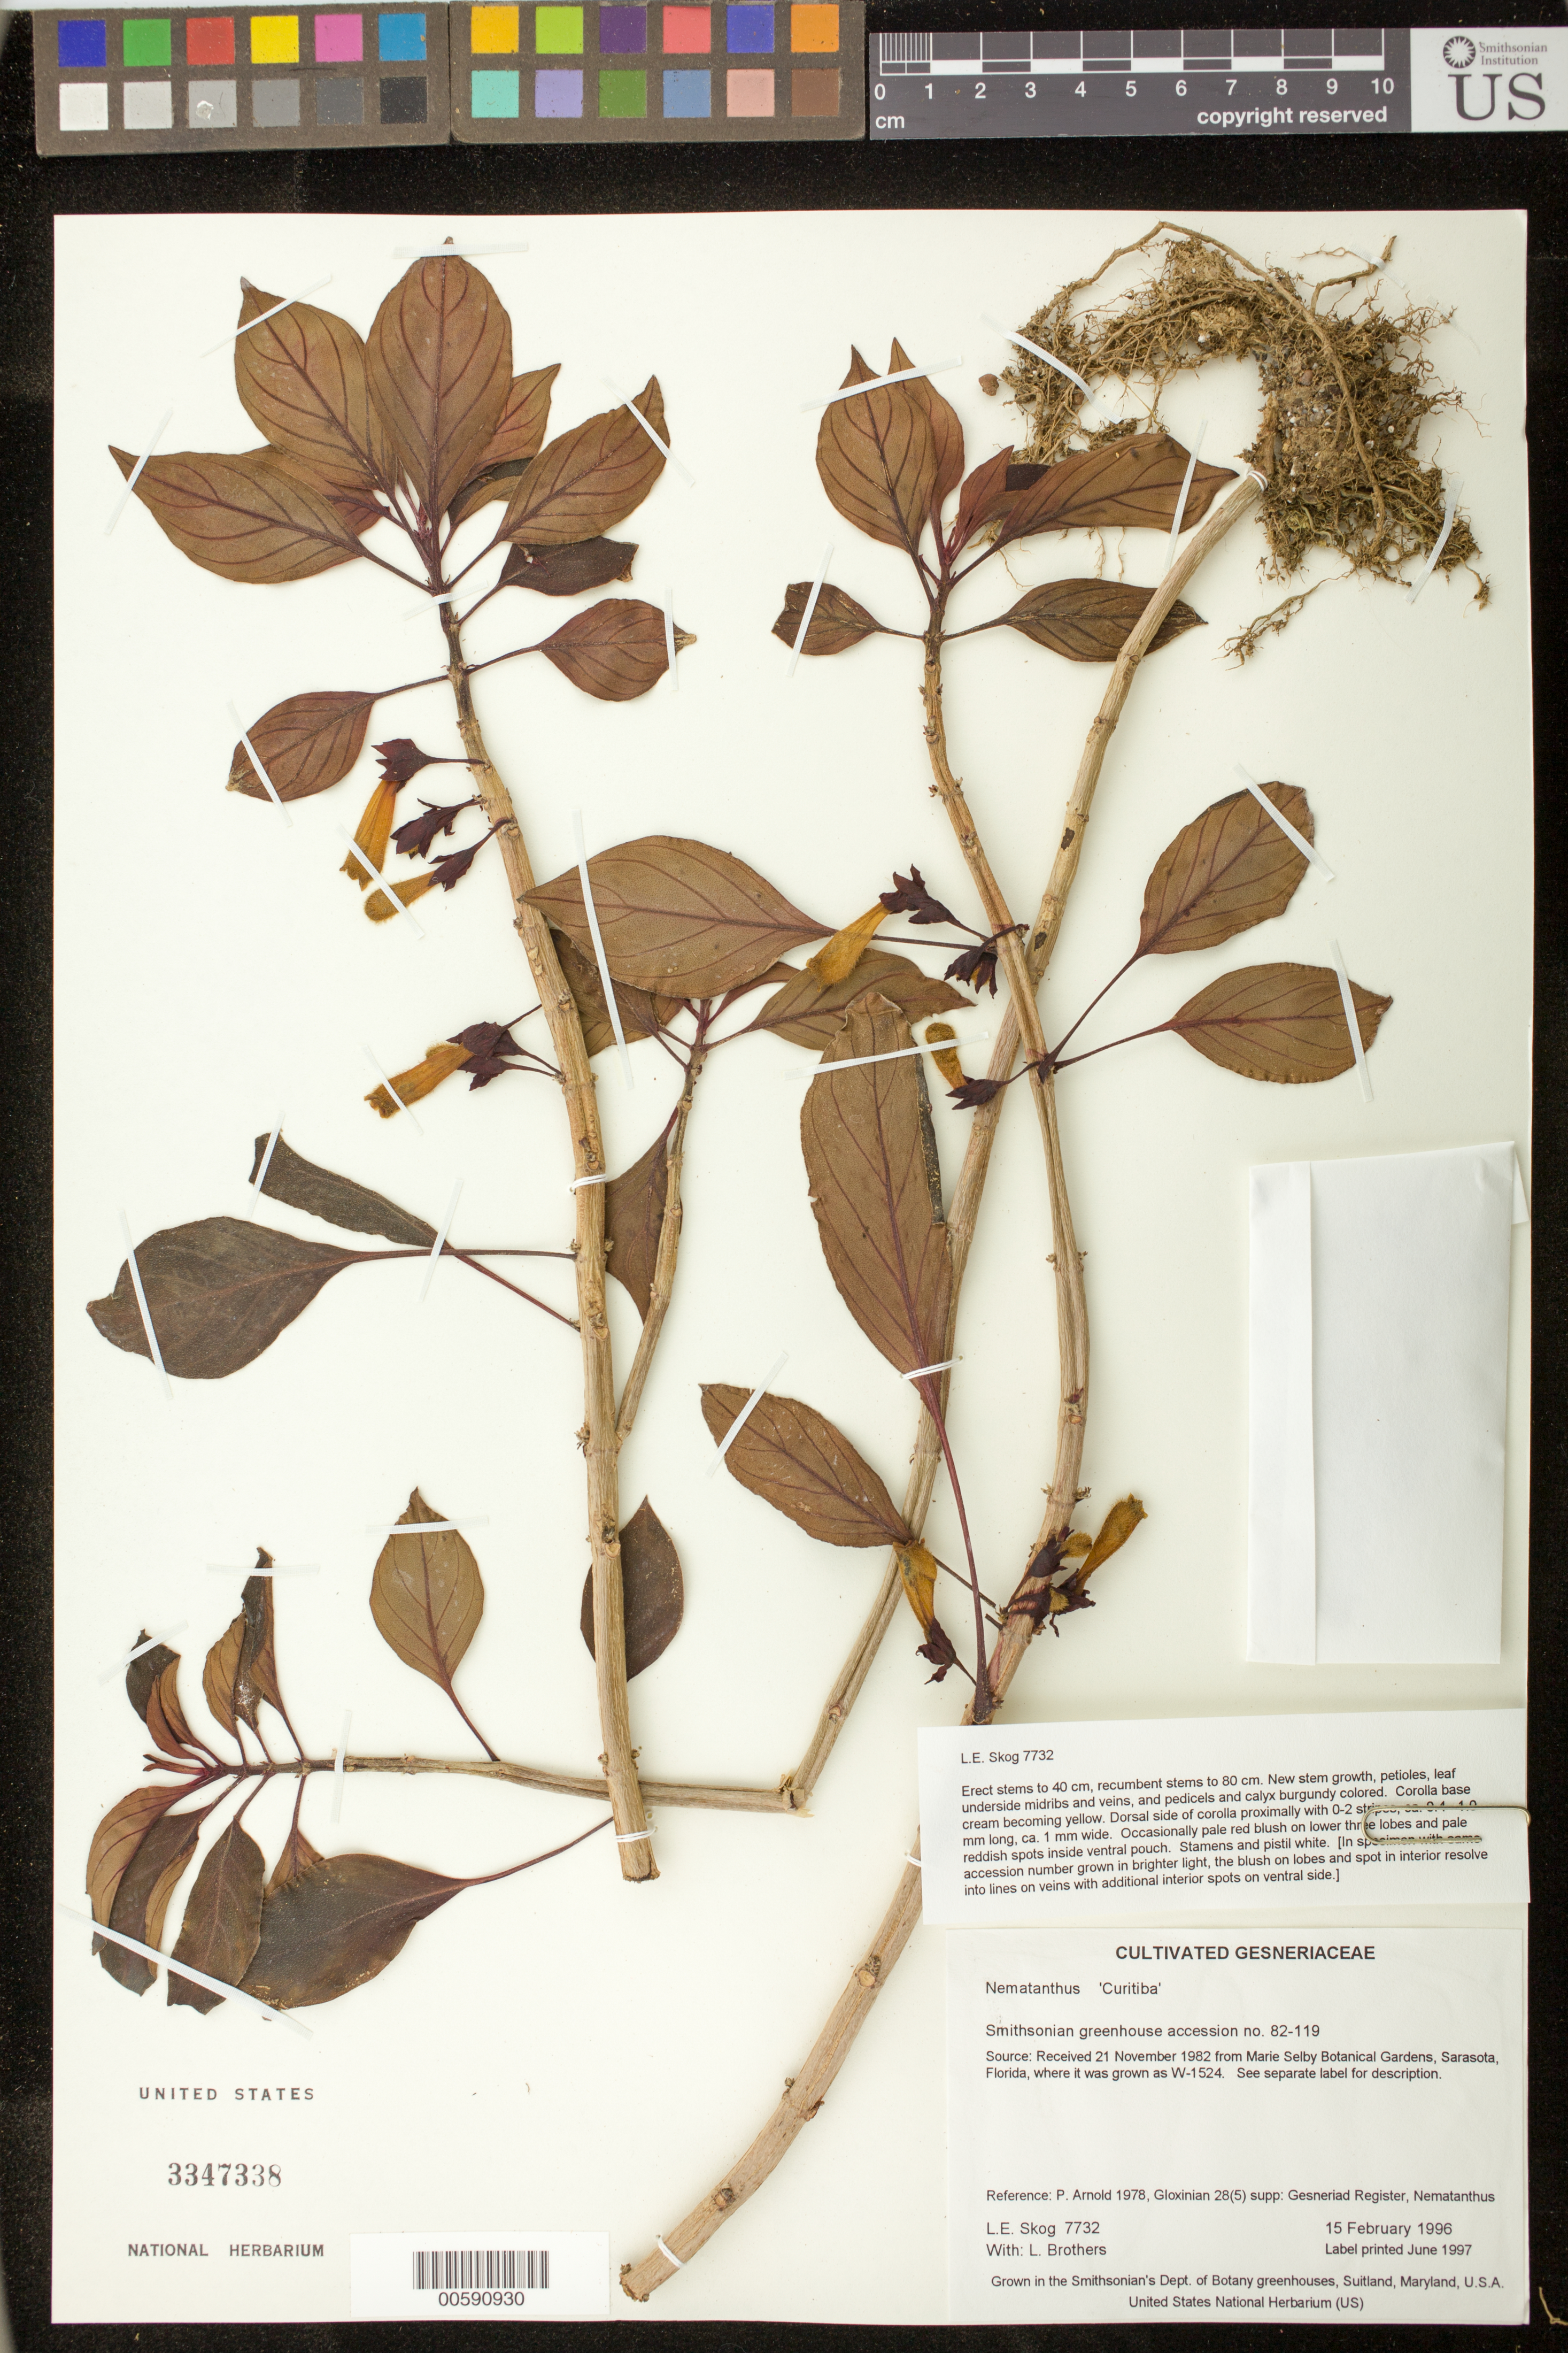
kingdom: Plantae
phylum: Tracheophyta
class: Magnoliopsida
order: Lamiales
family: Gesneriaceae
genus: Nematanthus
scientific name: Nematanthus 'Curitiba'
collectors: L. E. Skog & L. Brothers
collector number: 7732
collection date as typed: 15 Feb 1996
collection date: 1996-02-15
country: United States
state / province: Maryland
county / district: Prince George's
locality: Grown in the Smithsonian's Dept. of Botany greenhouses, Suitland, Maryland, U.S.A.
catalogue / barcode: US 3347338